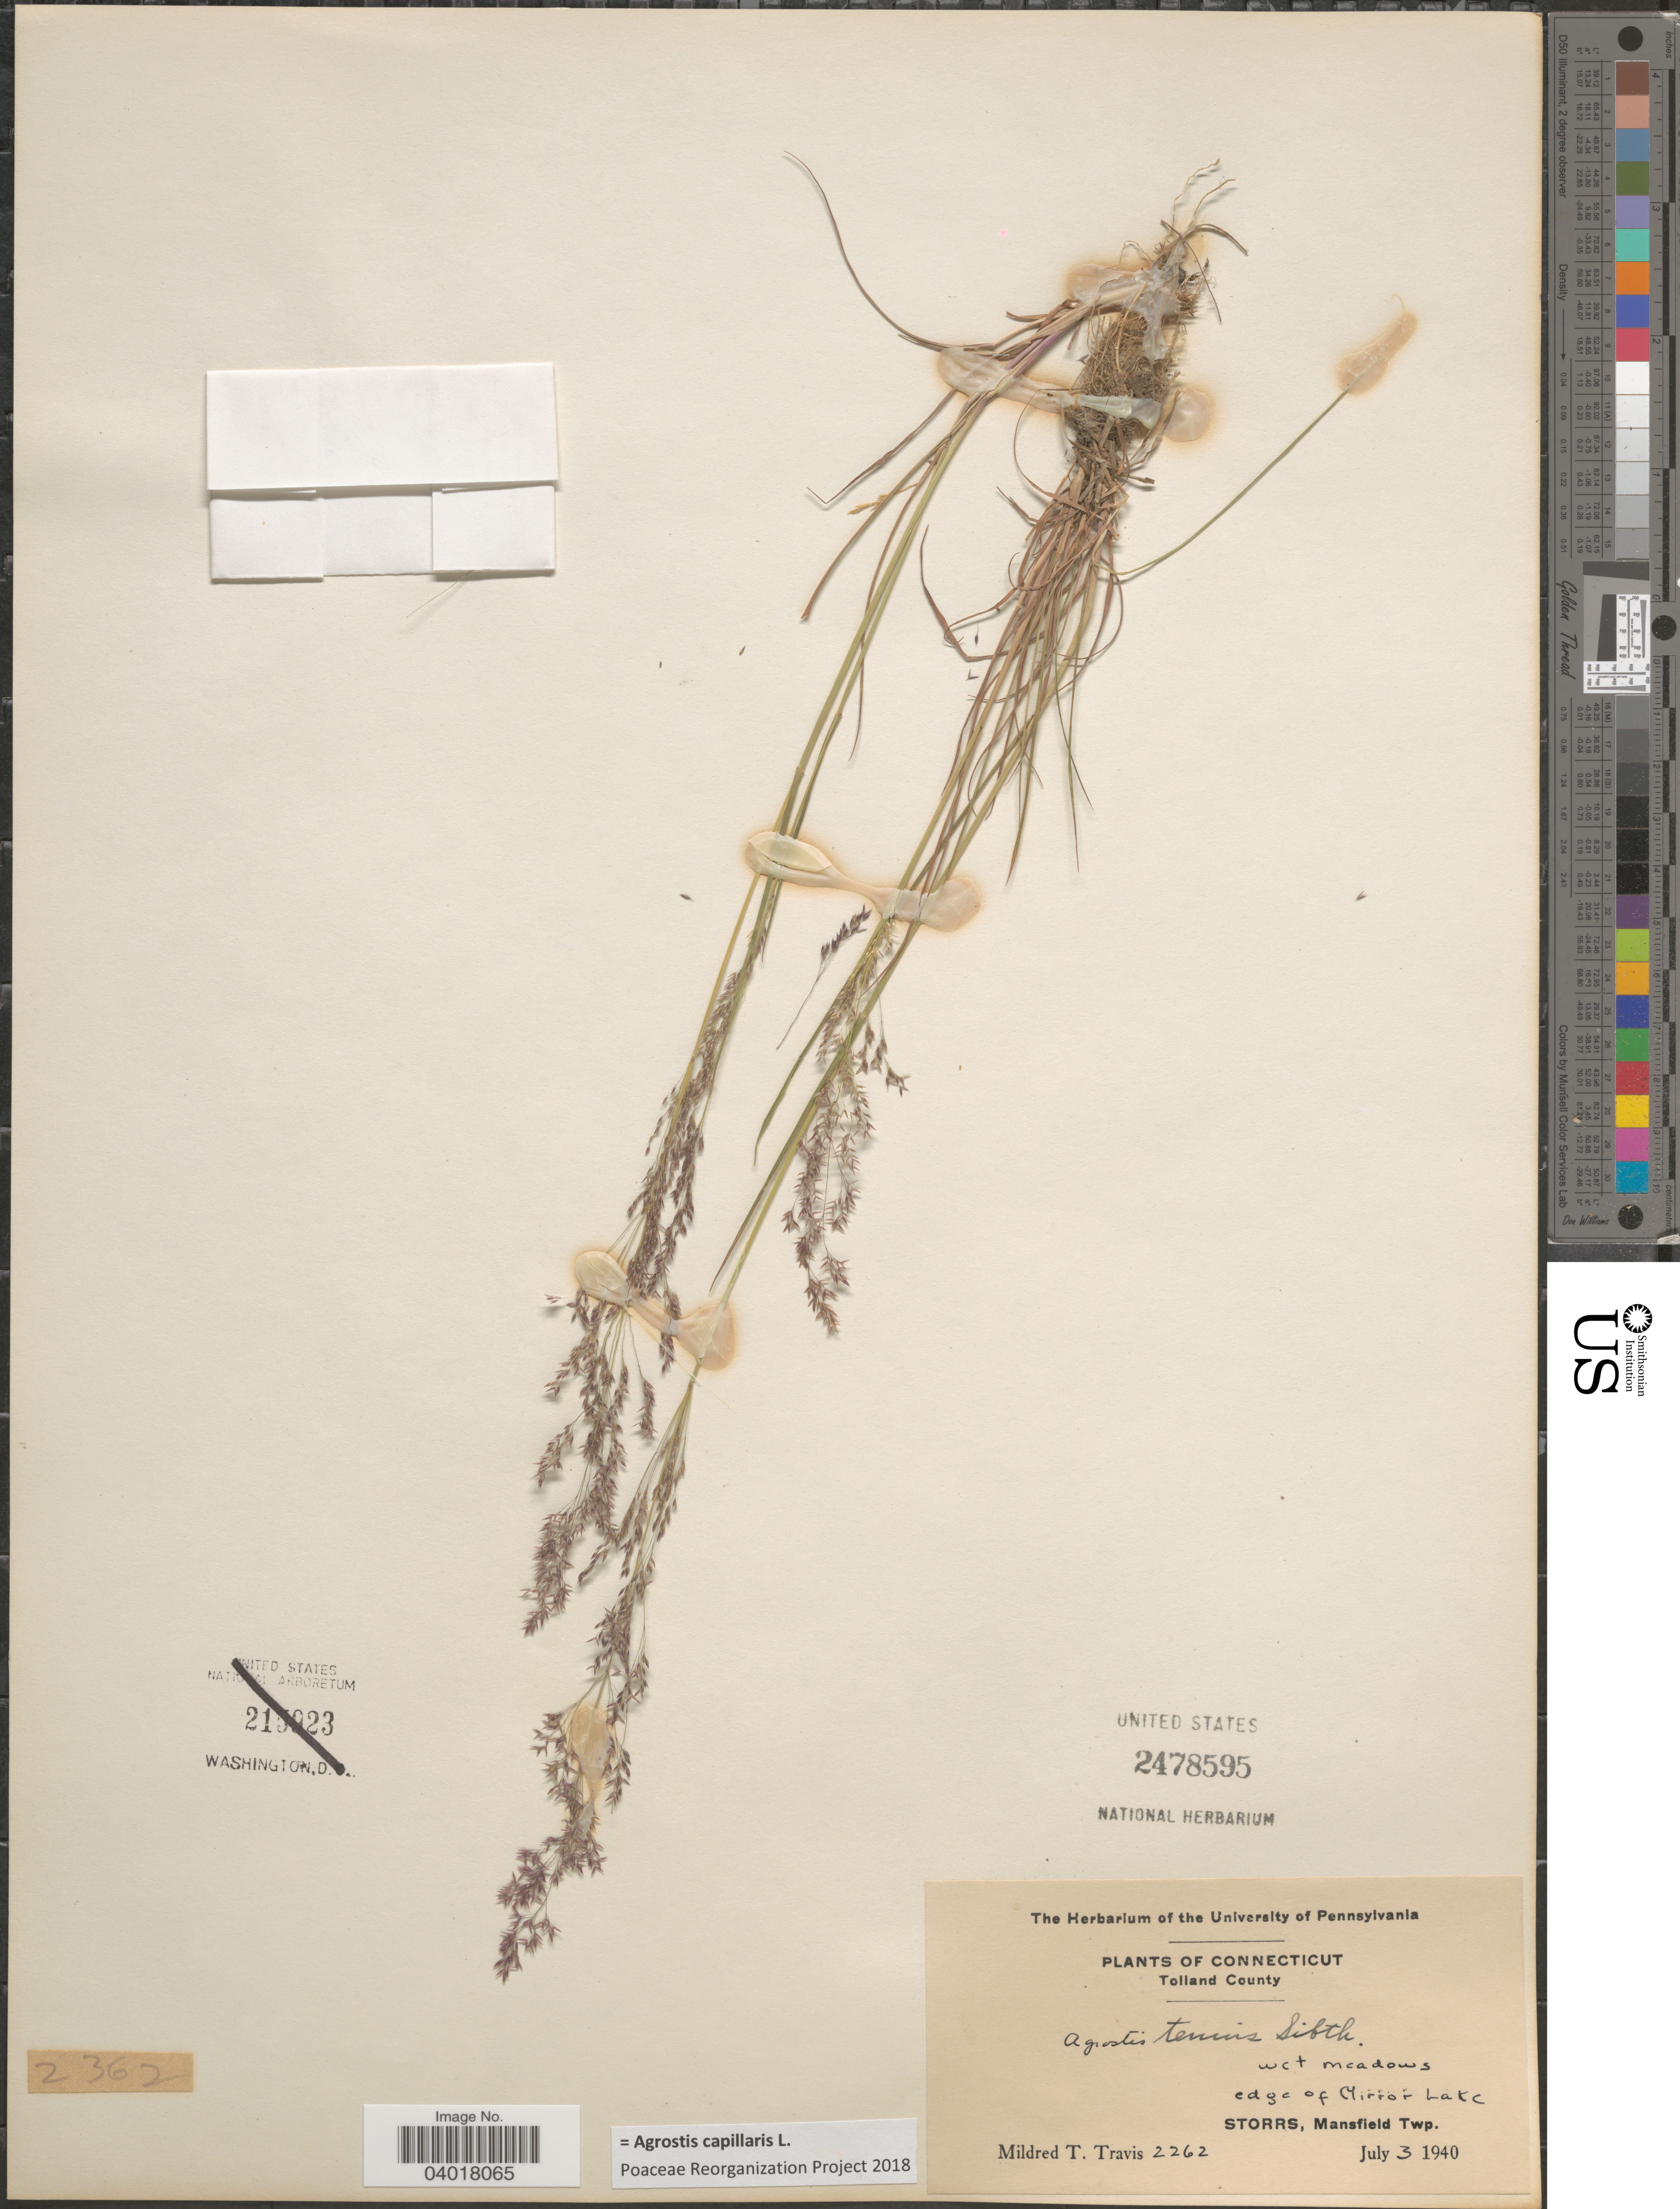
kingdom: Plantae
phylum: Tracheophyta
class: Liliopsida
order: Poales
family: Poaceae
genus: Agrostis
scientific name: Agrostis capillaris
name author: L.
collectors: M. Travis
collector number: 2262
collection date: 1940-07-03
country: United States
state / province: Connecticut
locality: Tolland County. Wet meadows, edge of Mirror Lake, Storrs, Mansfield Twp.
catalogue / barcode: US 2478595